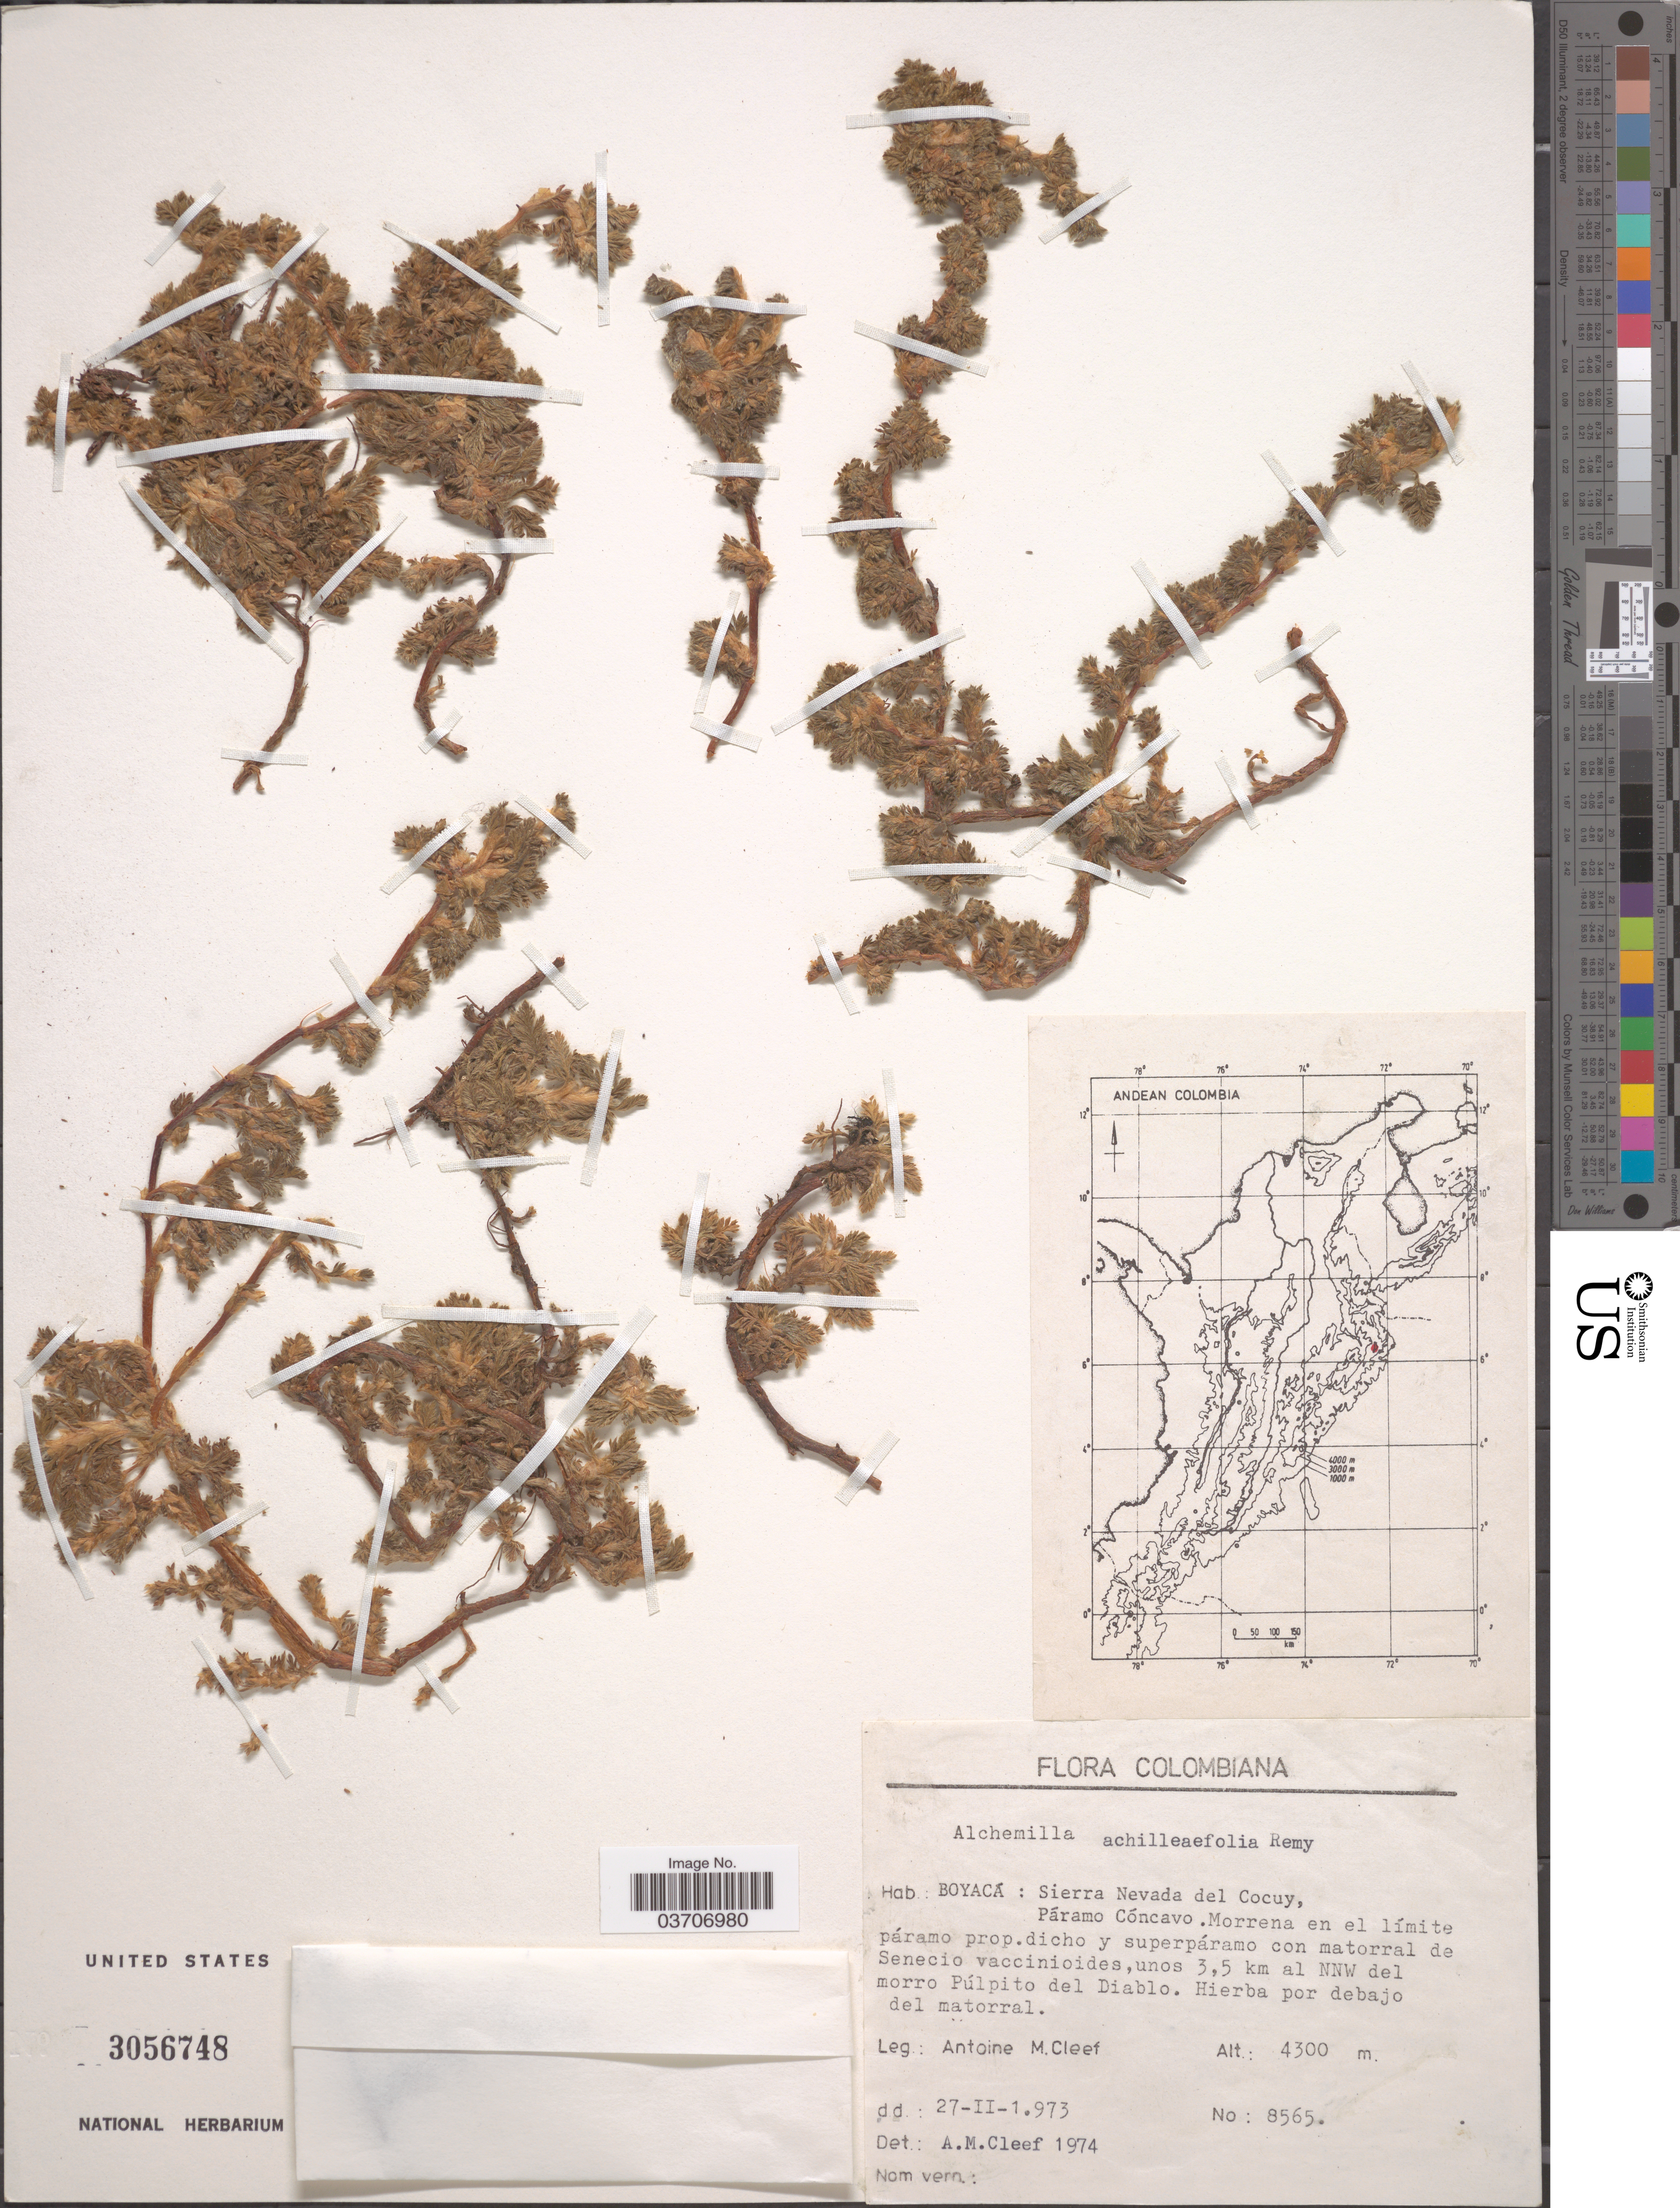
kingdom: Plantae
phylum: Tracheophyta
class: Magnoliopsida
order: Rosales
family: Rosaceae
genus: Lachemilla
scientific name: Lachemilla achilleifolia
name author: (J. Rémy) Rothm.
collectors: A. M. Cleef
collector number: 8565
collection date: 1973-11-27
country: Colombia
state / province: Boyacá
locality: Sierra Nevada del Cocuy, Páramo Cóncavo. Unos 3,5 km al NNW del morro Púlpito del Diablo.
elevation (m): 4300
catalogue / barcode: US 3056748